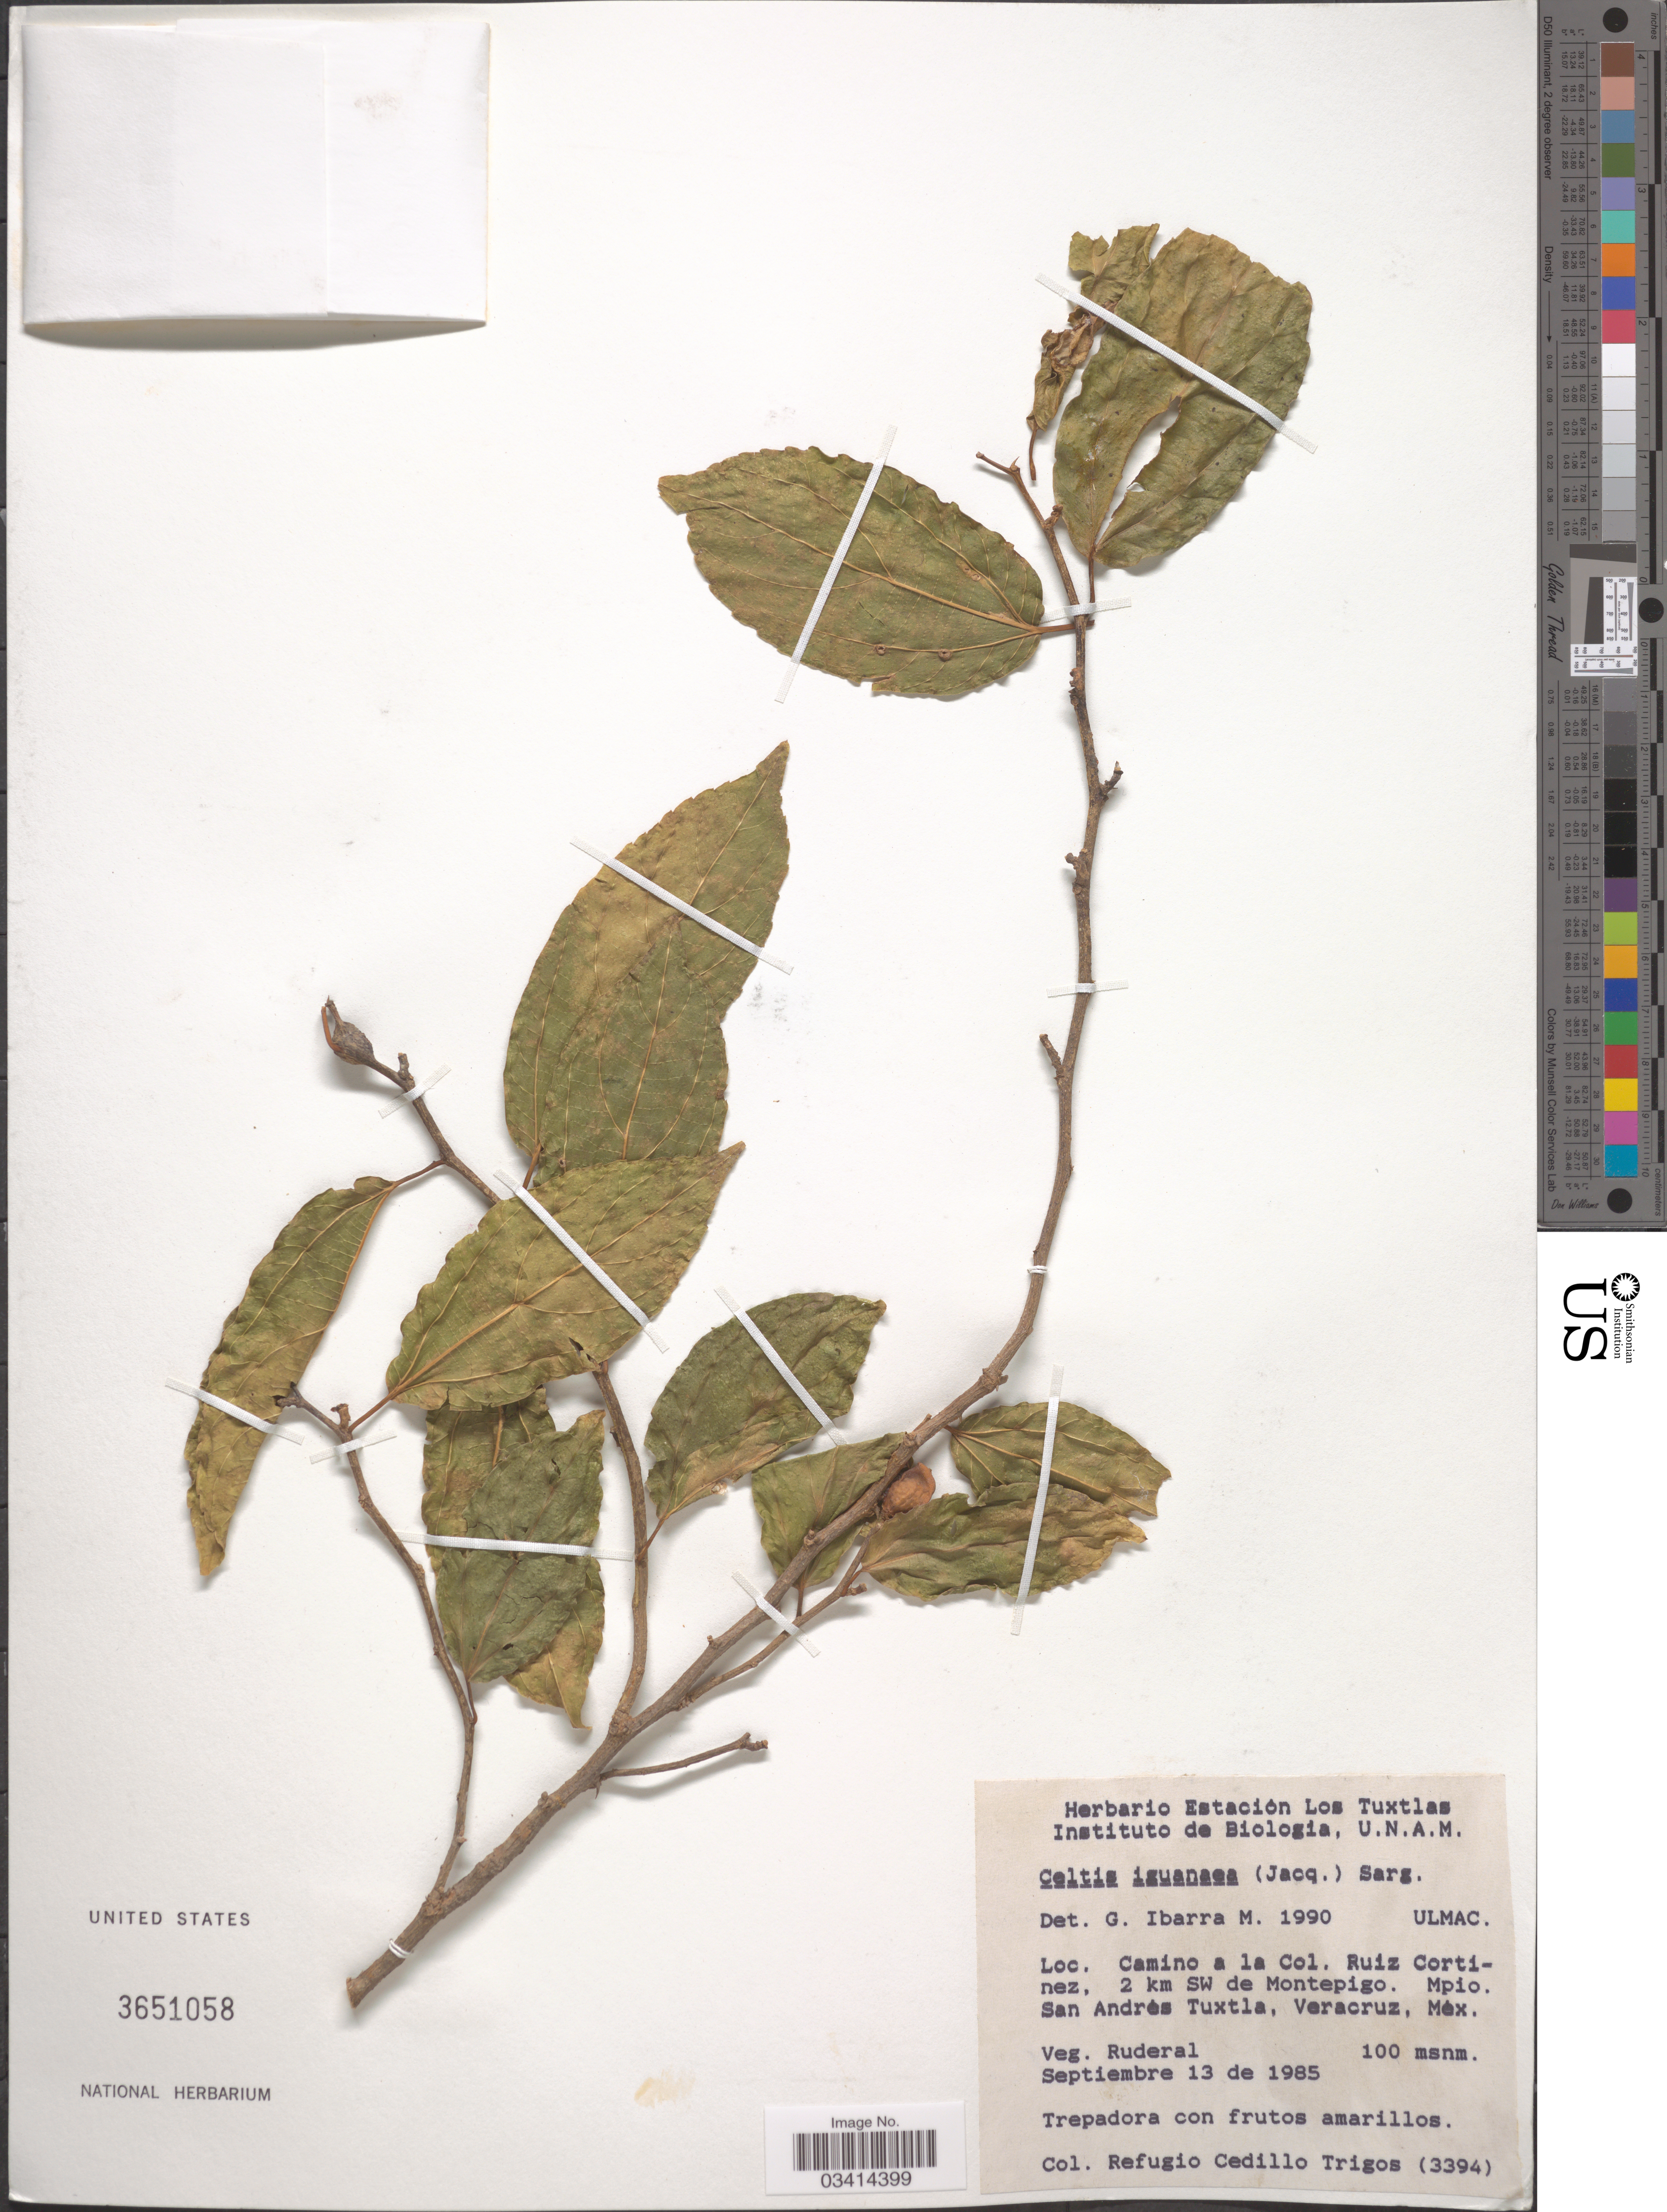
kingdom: Plantae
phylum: Tracheophyta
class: Magnoliopsida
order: Rosales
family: Cannabaceae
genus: Celtis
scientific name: Celtis iguanaea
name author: (Jacq.) Sarg.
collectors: R. CedilloT.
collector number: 3394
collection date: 1985-09-13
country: Mexico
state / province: Veracruz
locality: Camino a la Col. Ruiz Cortinez, 2 km SW de Montepigo. Mpio. San Andrès Tuxtla, Veracruz.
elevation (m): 100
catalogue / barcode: US 3651058